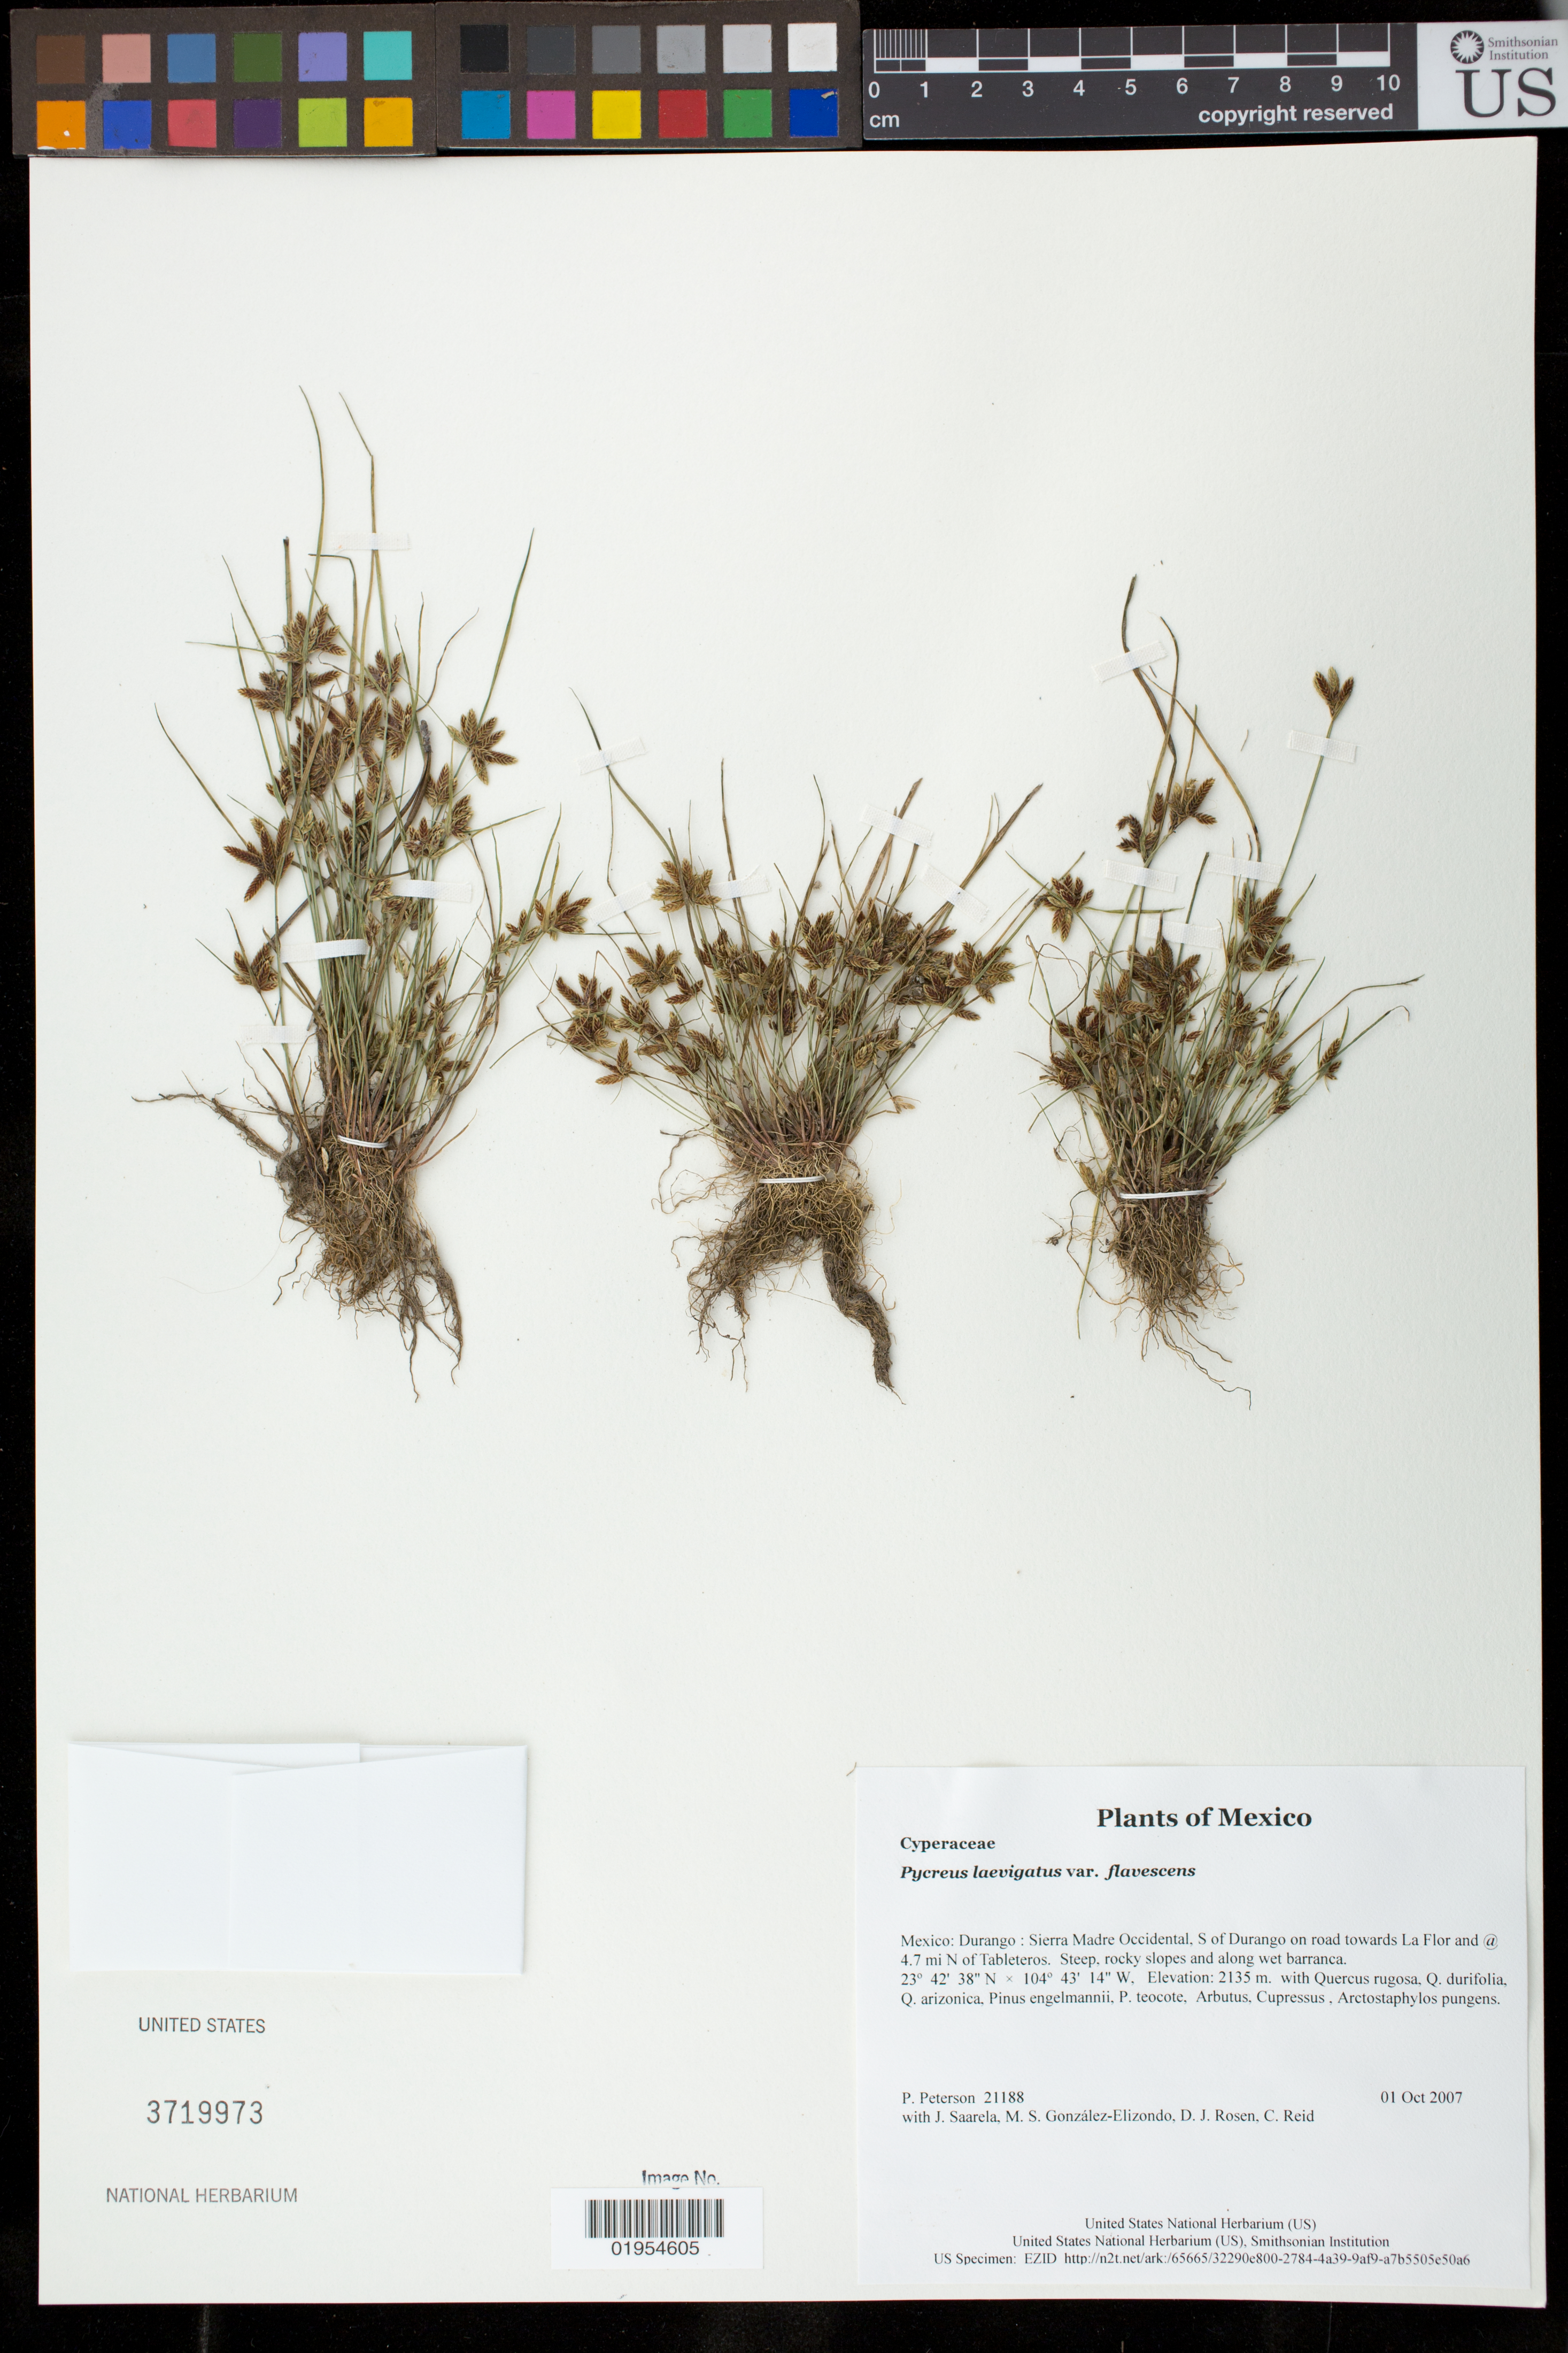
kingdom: Plantae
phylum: Tracheophyta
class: Liliopsida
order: Poales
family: Cyperaceae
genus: Cyperus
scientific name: Cyperus flavescens var. piceus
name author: (Liebm.) Fernald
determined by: Strong, Mark T., (BOT), Smithsonian Institution - National Museum of Natural History (UNITED STATES)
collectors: P. M. Peterson, J. Saarela, M. S. González-Elizondo, D. J. Rosen & C. Reid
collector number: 21188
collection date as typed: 01 Oct 2007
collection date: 2007-10-01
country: Mexico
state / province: Durango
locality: Sierra Madre Occidental, S of Durango on road towards La Flor and @ 4.7 mi N of Tableteros. Steep, rocky slopes and along wet barranca.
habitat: with Quercus rugosa, Q. durifolia, Q. arizonica, Pinus engelmannii, P. teocote, Arbutus, Cupressus , Arctostaphylos pungens.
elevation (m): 2135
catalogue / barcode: US 3719973